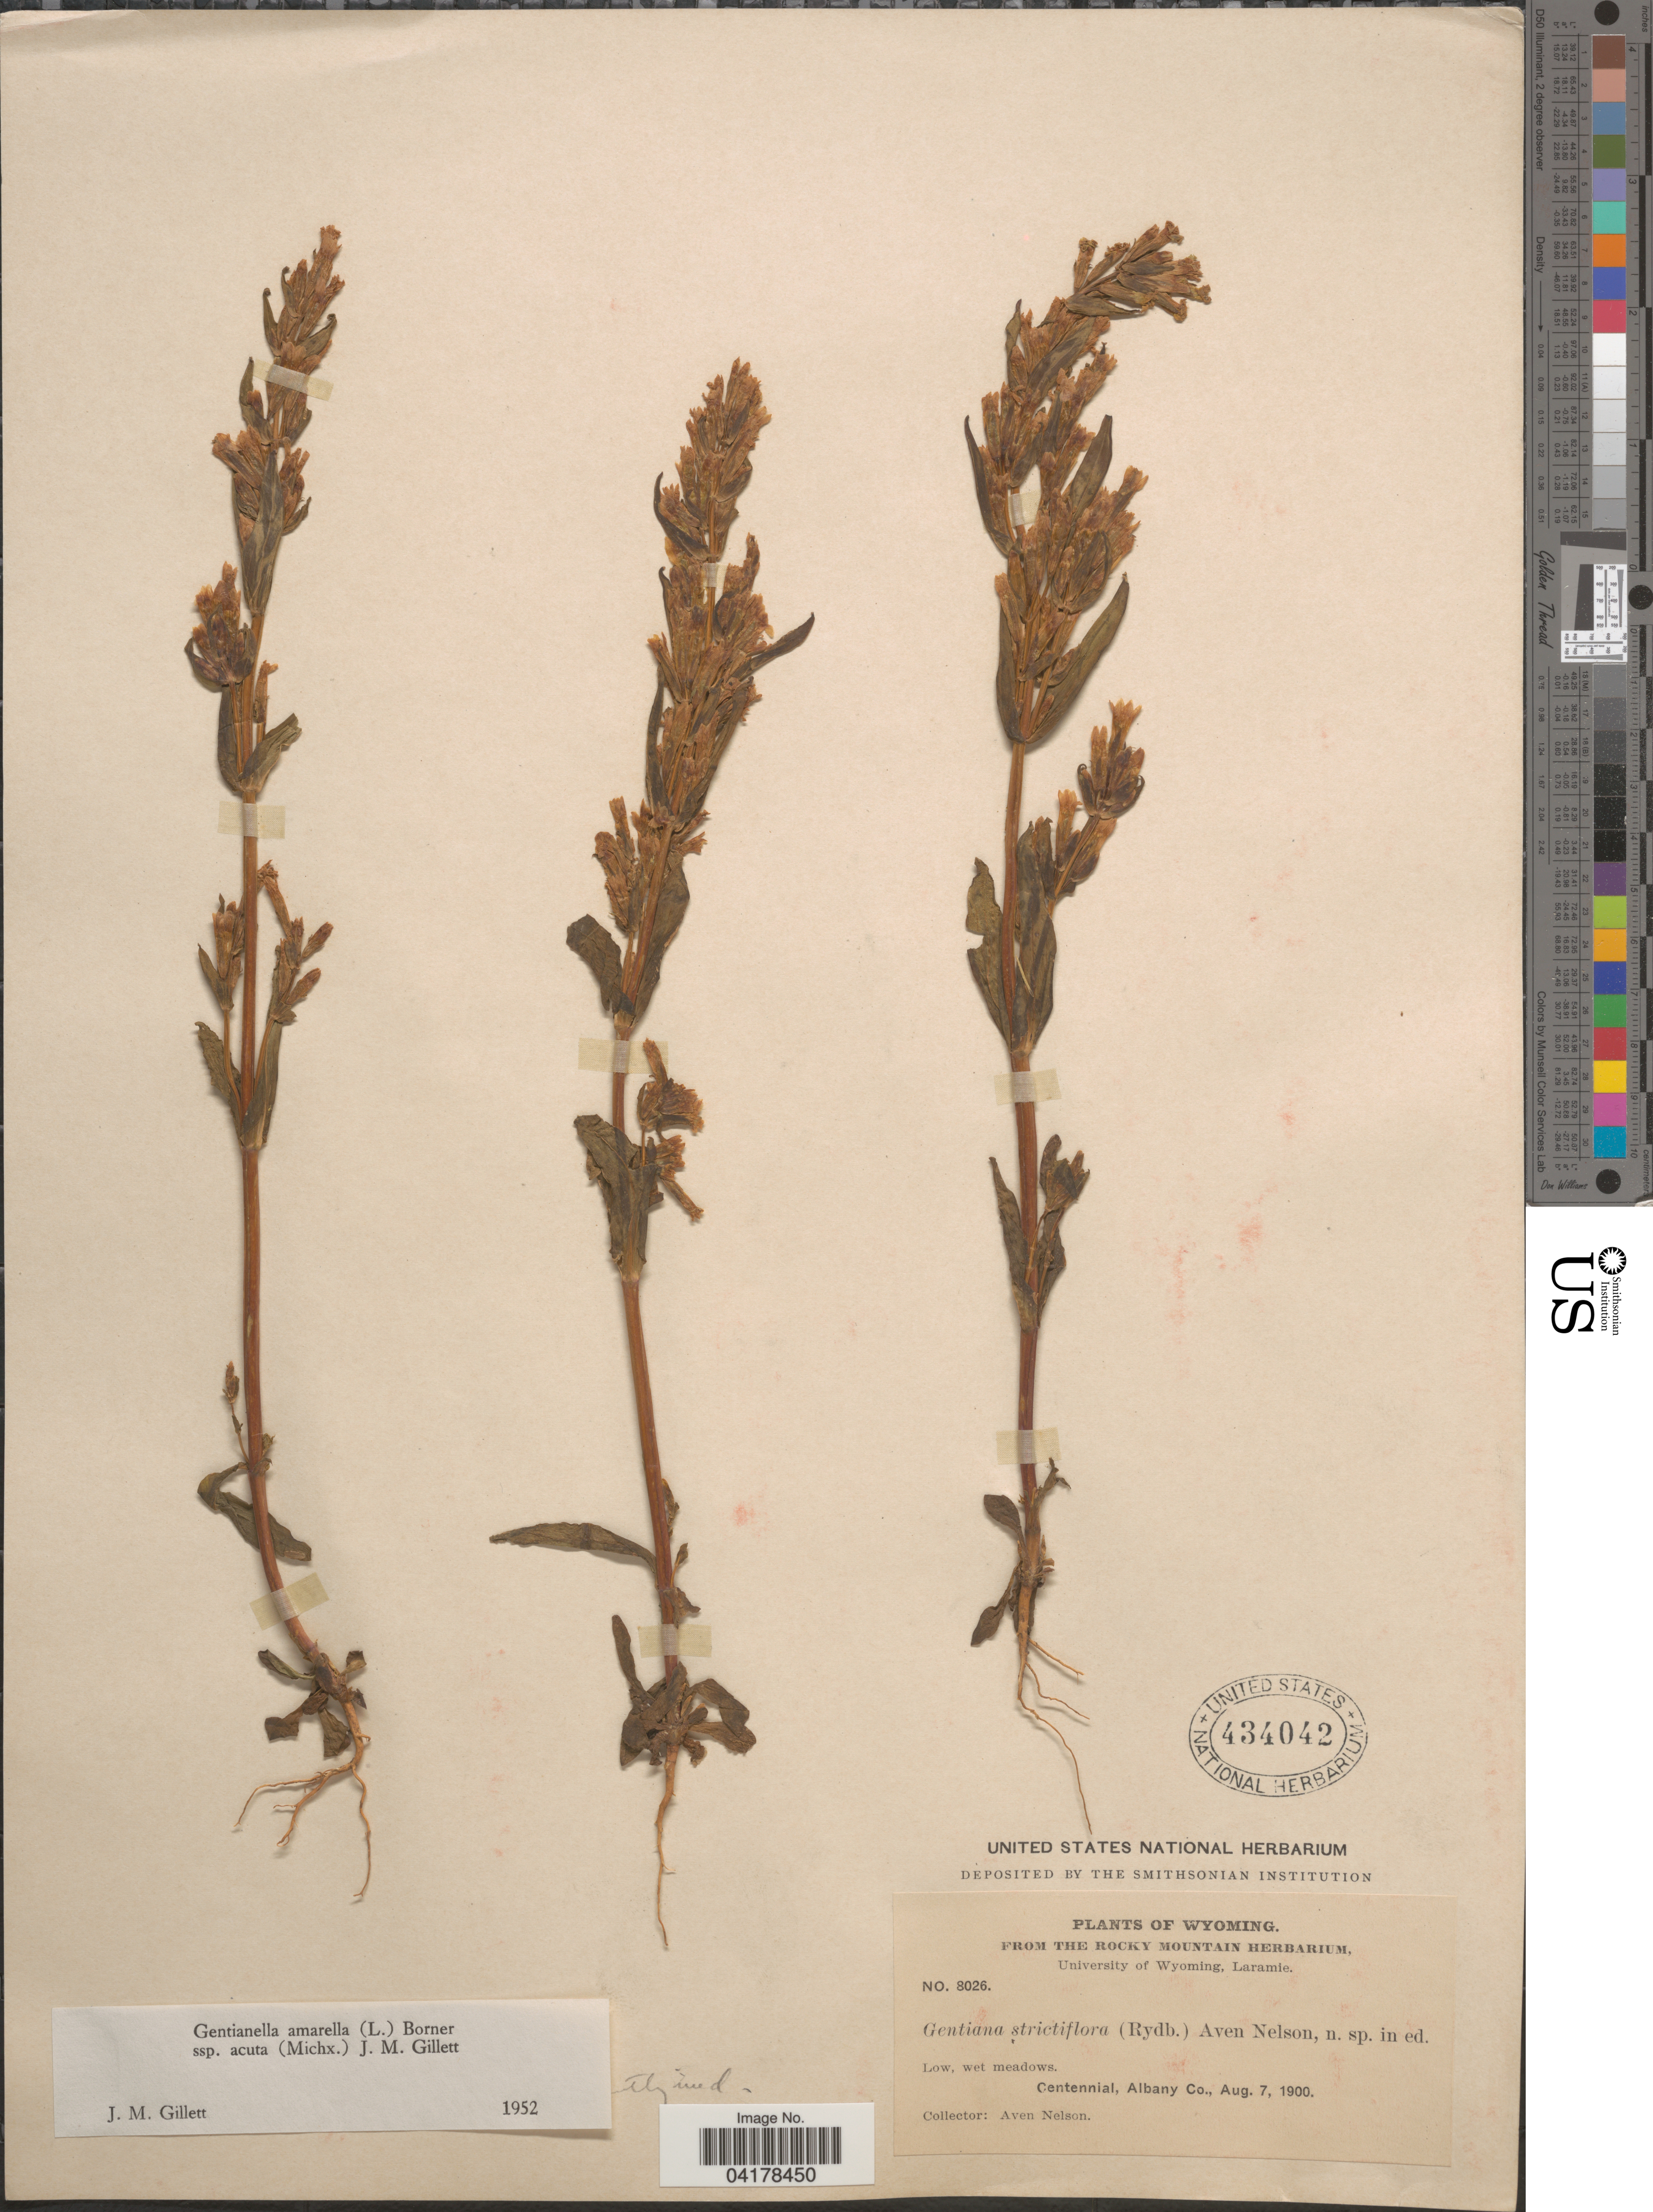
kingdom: Plantae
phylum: Tracheophyta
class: Magnoliopsida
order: Gentianales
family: Gentianaceae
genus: Gentianella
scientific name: Gentianella amarella subsp. acuta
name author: (Michx.) J.M. Gillett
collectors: A. Nelson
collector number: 8026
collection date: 1900-08-07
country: United States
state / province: Wyoming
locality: Centennial, Albany Co.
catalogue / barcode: US 434042